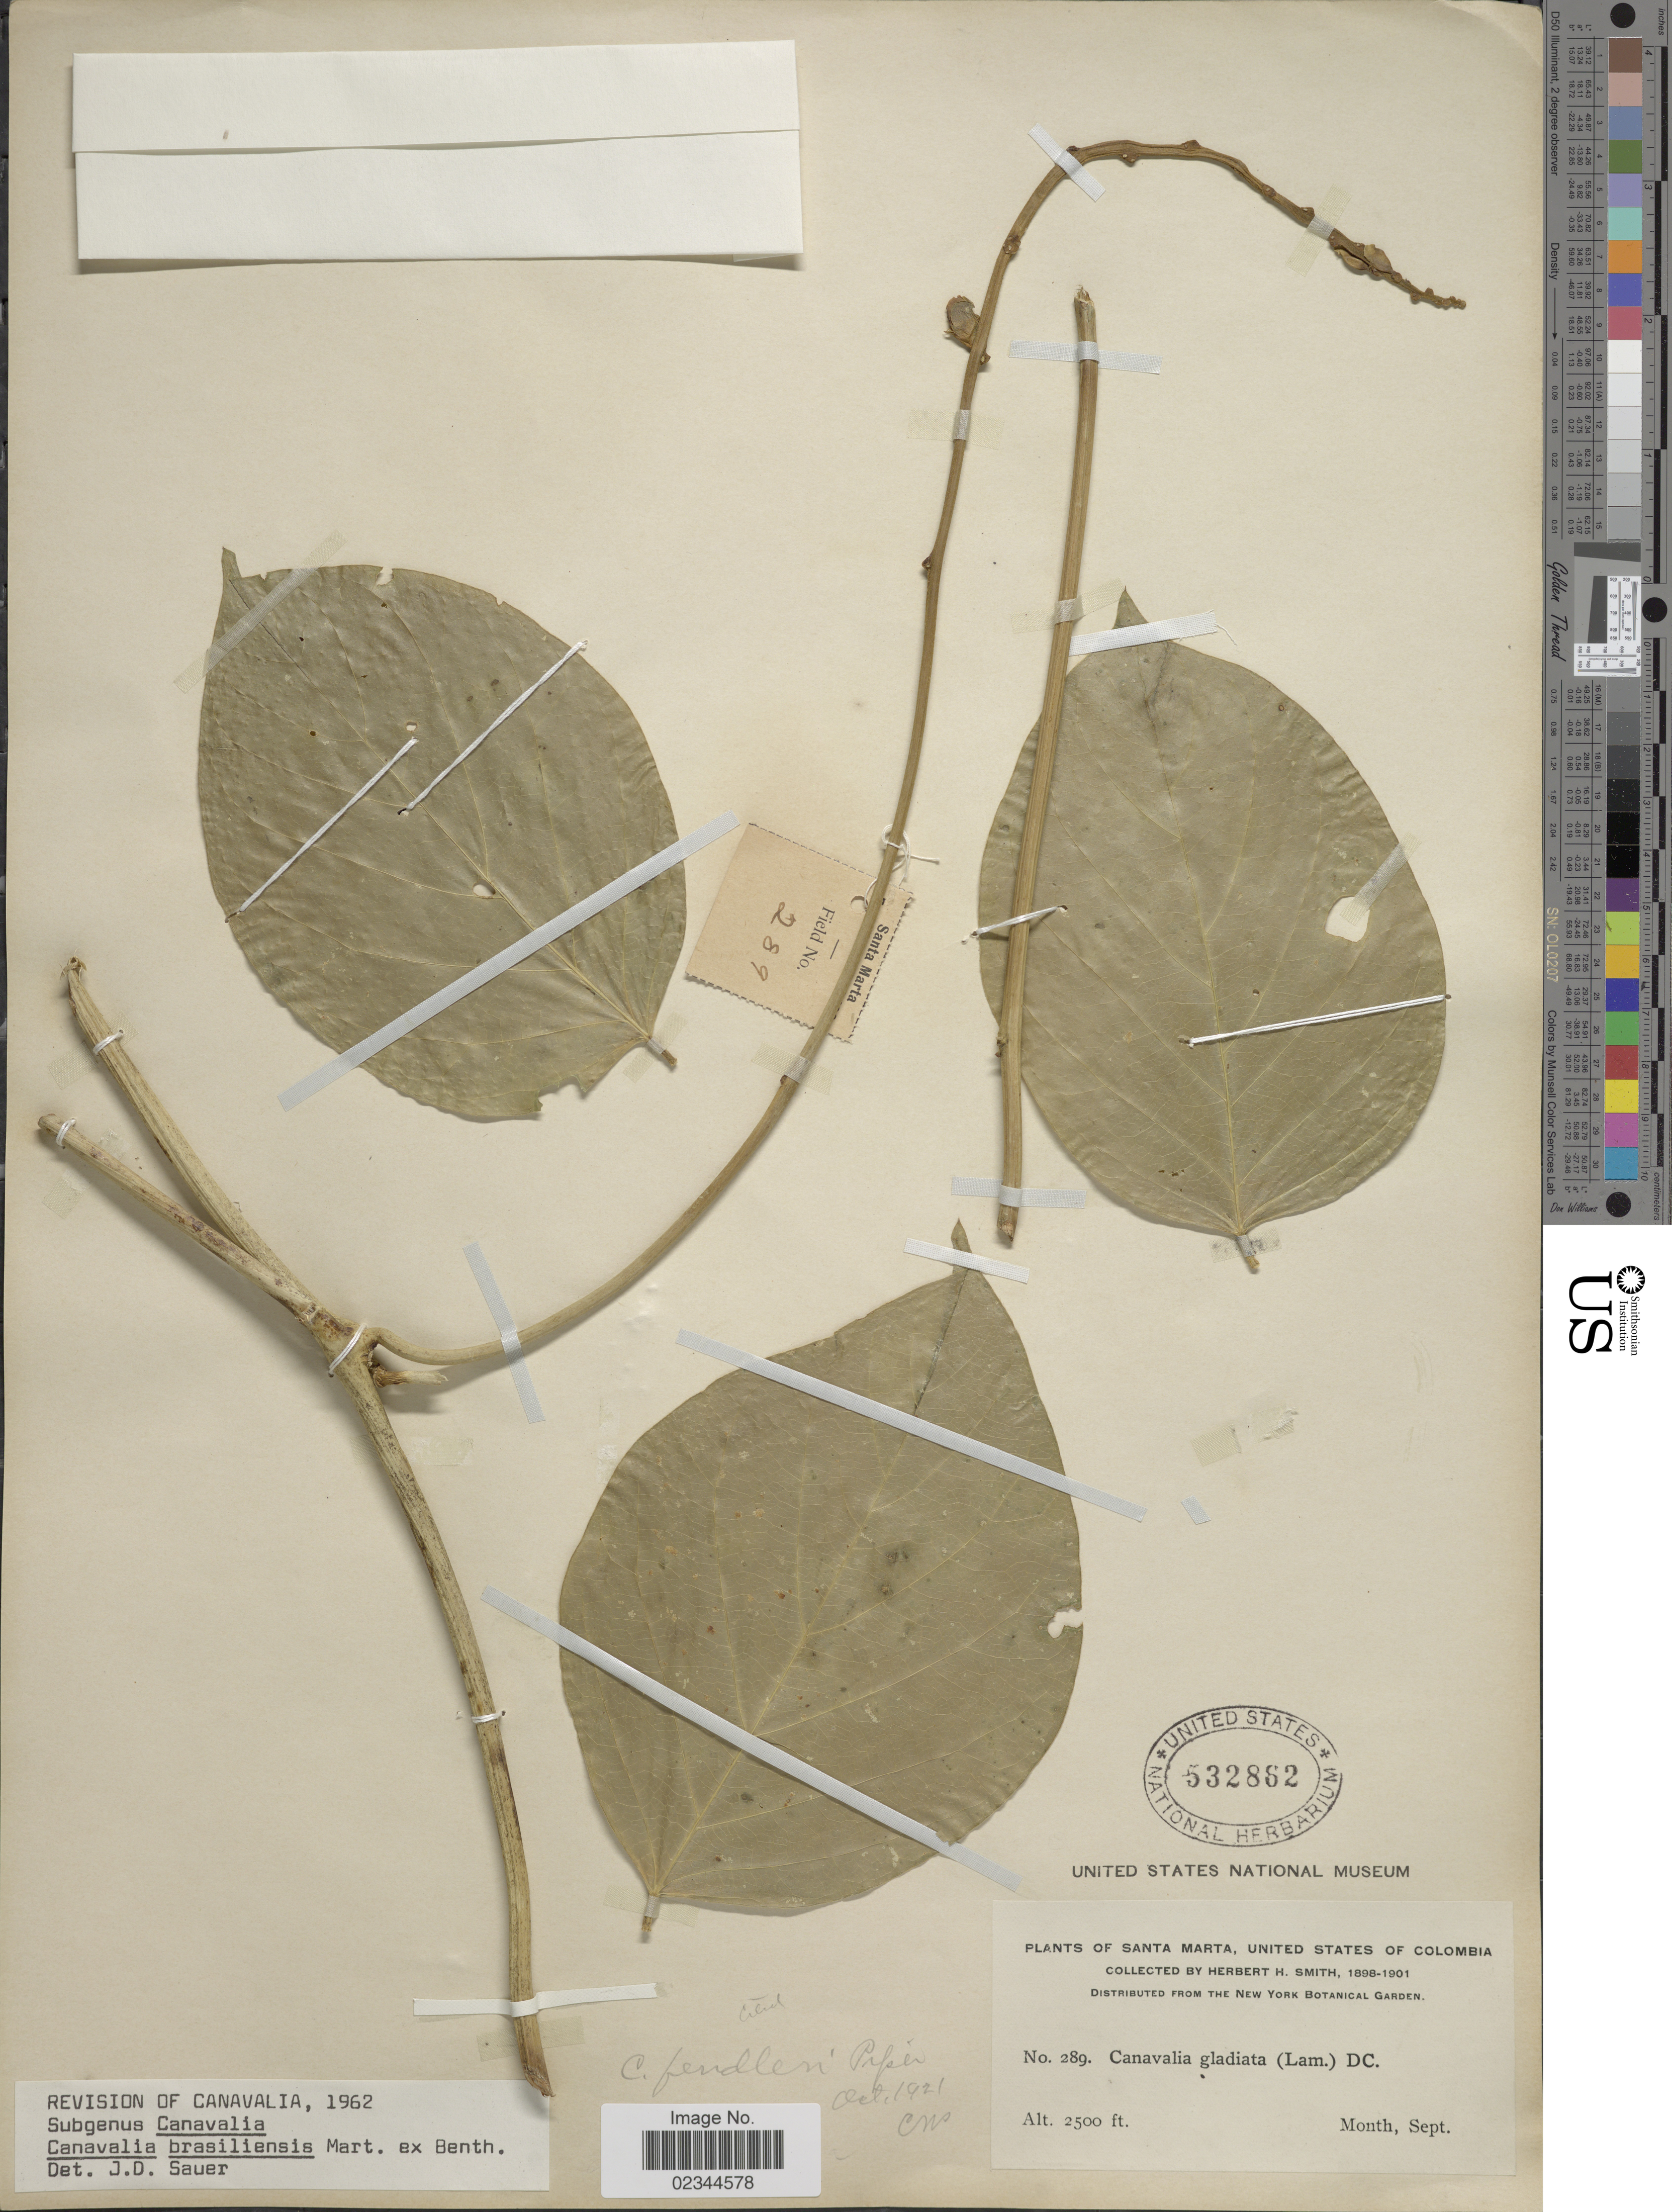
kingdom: Plantae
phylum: Tracheophyta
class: Magnoliopsida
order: Fabales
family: Fabaceae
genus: Canavalia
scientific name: Canavalia brasiliensis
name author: Mart. ex Benth.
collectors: Herbert H. Smith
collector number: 289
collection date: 1898-09/1901-09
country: Colombia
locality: Santa Marta, United States of Colombia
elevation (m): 762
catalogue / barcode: US 532862